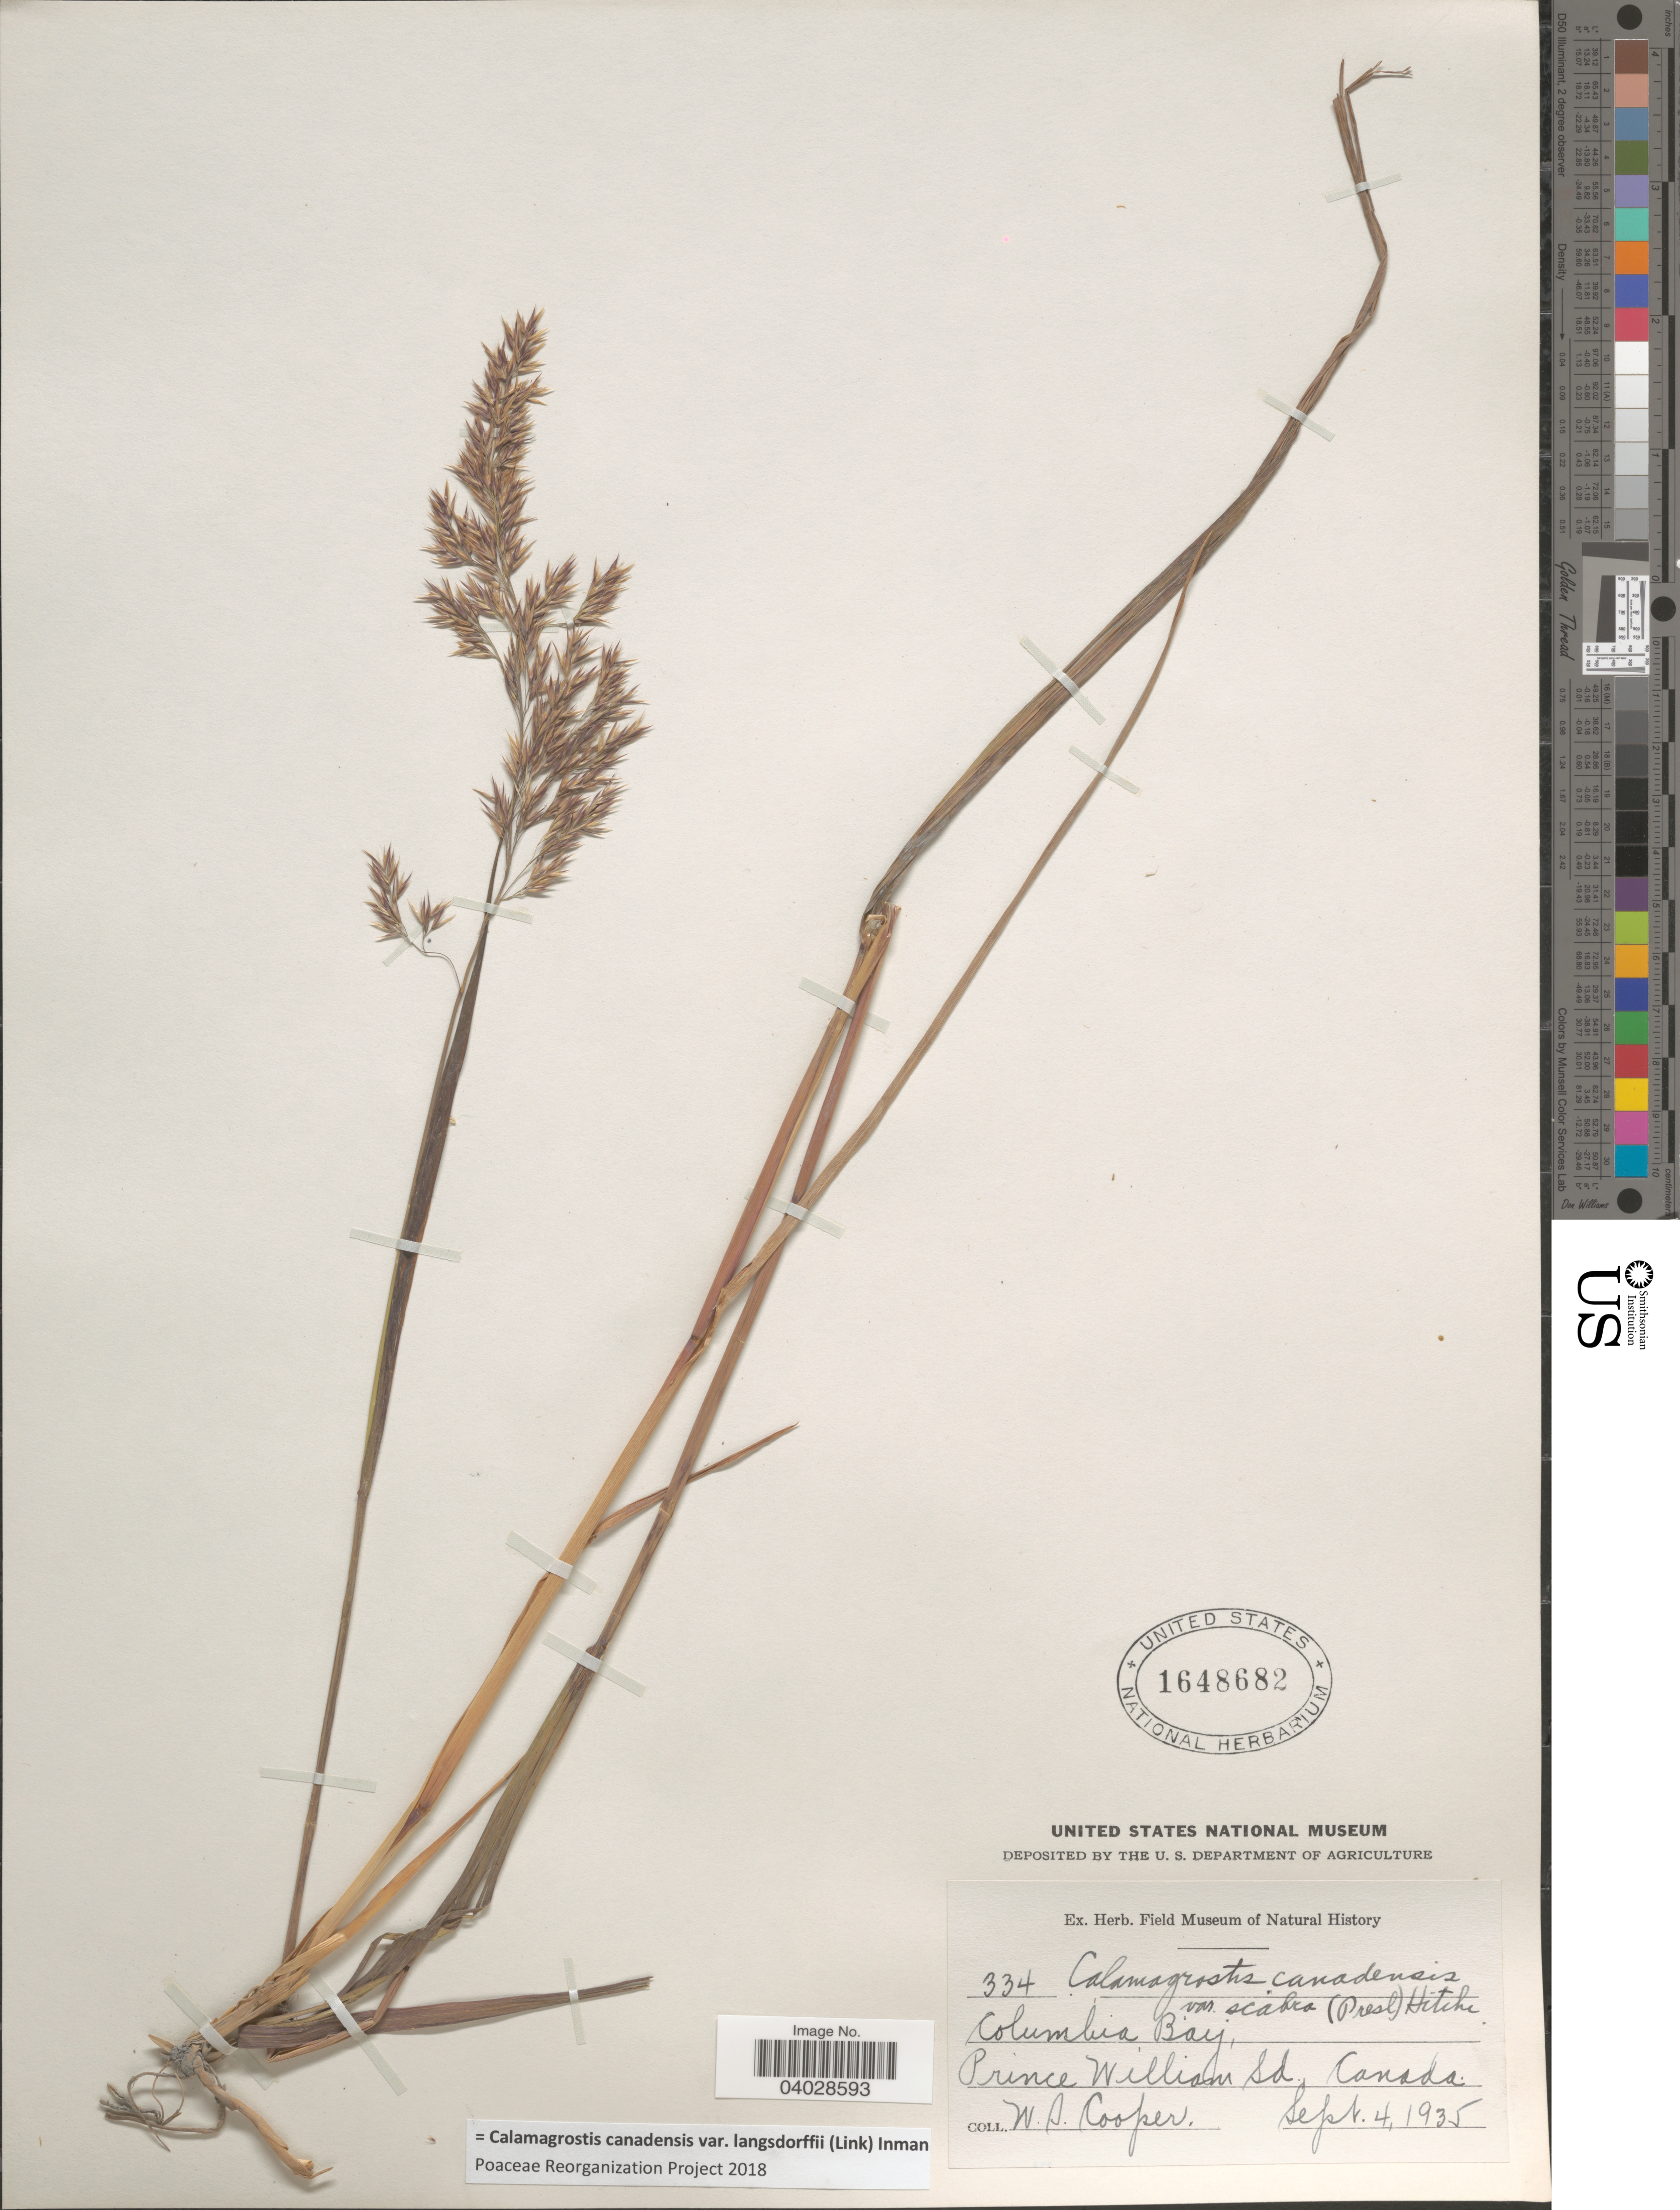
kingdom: Plantae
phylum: Tracheophyta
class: Liliopsida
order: Poales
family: Poaceae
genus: Calamagrostis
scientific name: Calamagrostis canadensis var. langsdorffii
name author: (Link) Inman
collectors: W. Cooper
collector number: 334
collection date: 1935-09-04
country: United States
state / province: Alaska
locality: Columbia Bay, Prince William Sd.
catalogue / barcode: US 1648682